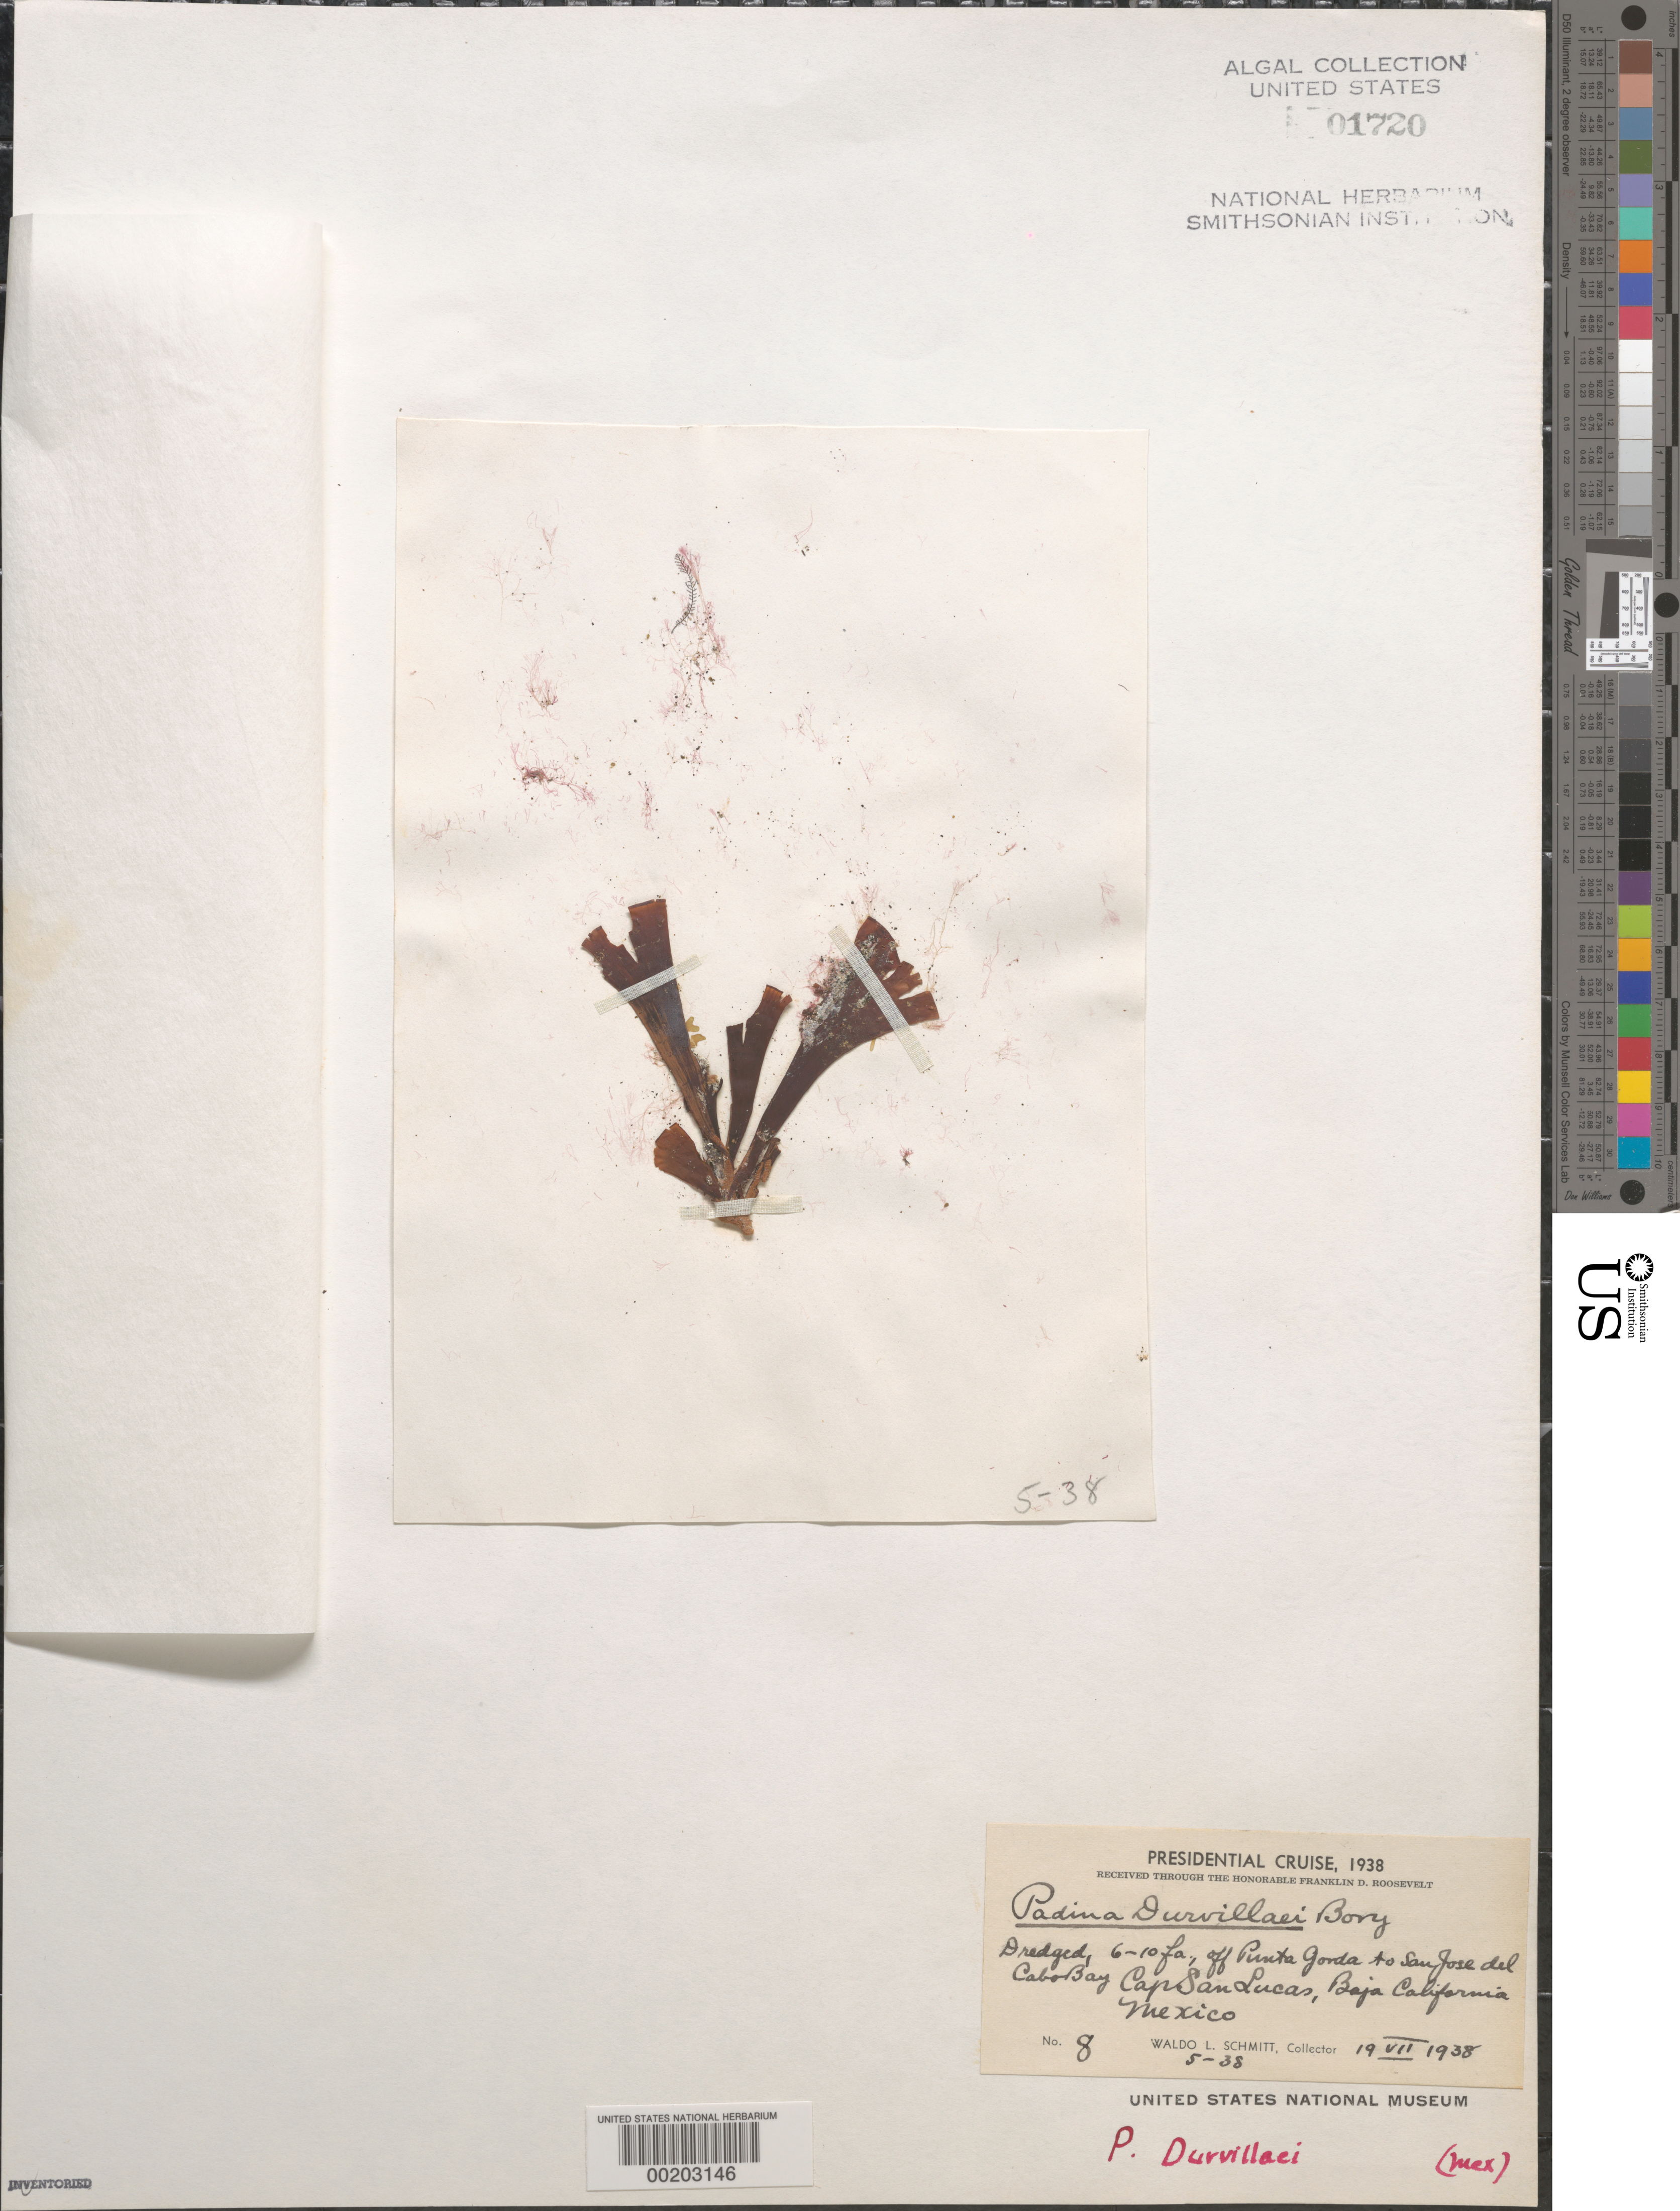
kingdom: Chromista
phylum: Ochrophyta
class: Phaeophyceae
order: Dictyotales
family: Dictyotaceae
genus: Padina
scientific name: Padina durvillaei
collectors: W. L. Schmitt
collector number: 8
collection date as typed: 19 Jul 1938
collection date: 1938-07-19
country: Mexico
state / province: Baja California Sur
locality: Cabo San Lucas, off Punta Gorda to Bahia San Jose del Cabo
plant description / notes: Roosevelt Expedition, 1938 [Presidential Cruise, 1938]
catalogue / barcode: US 1720